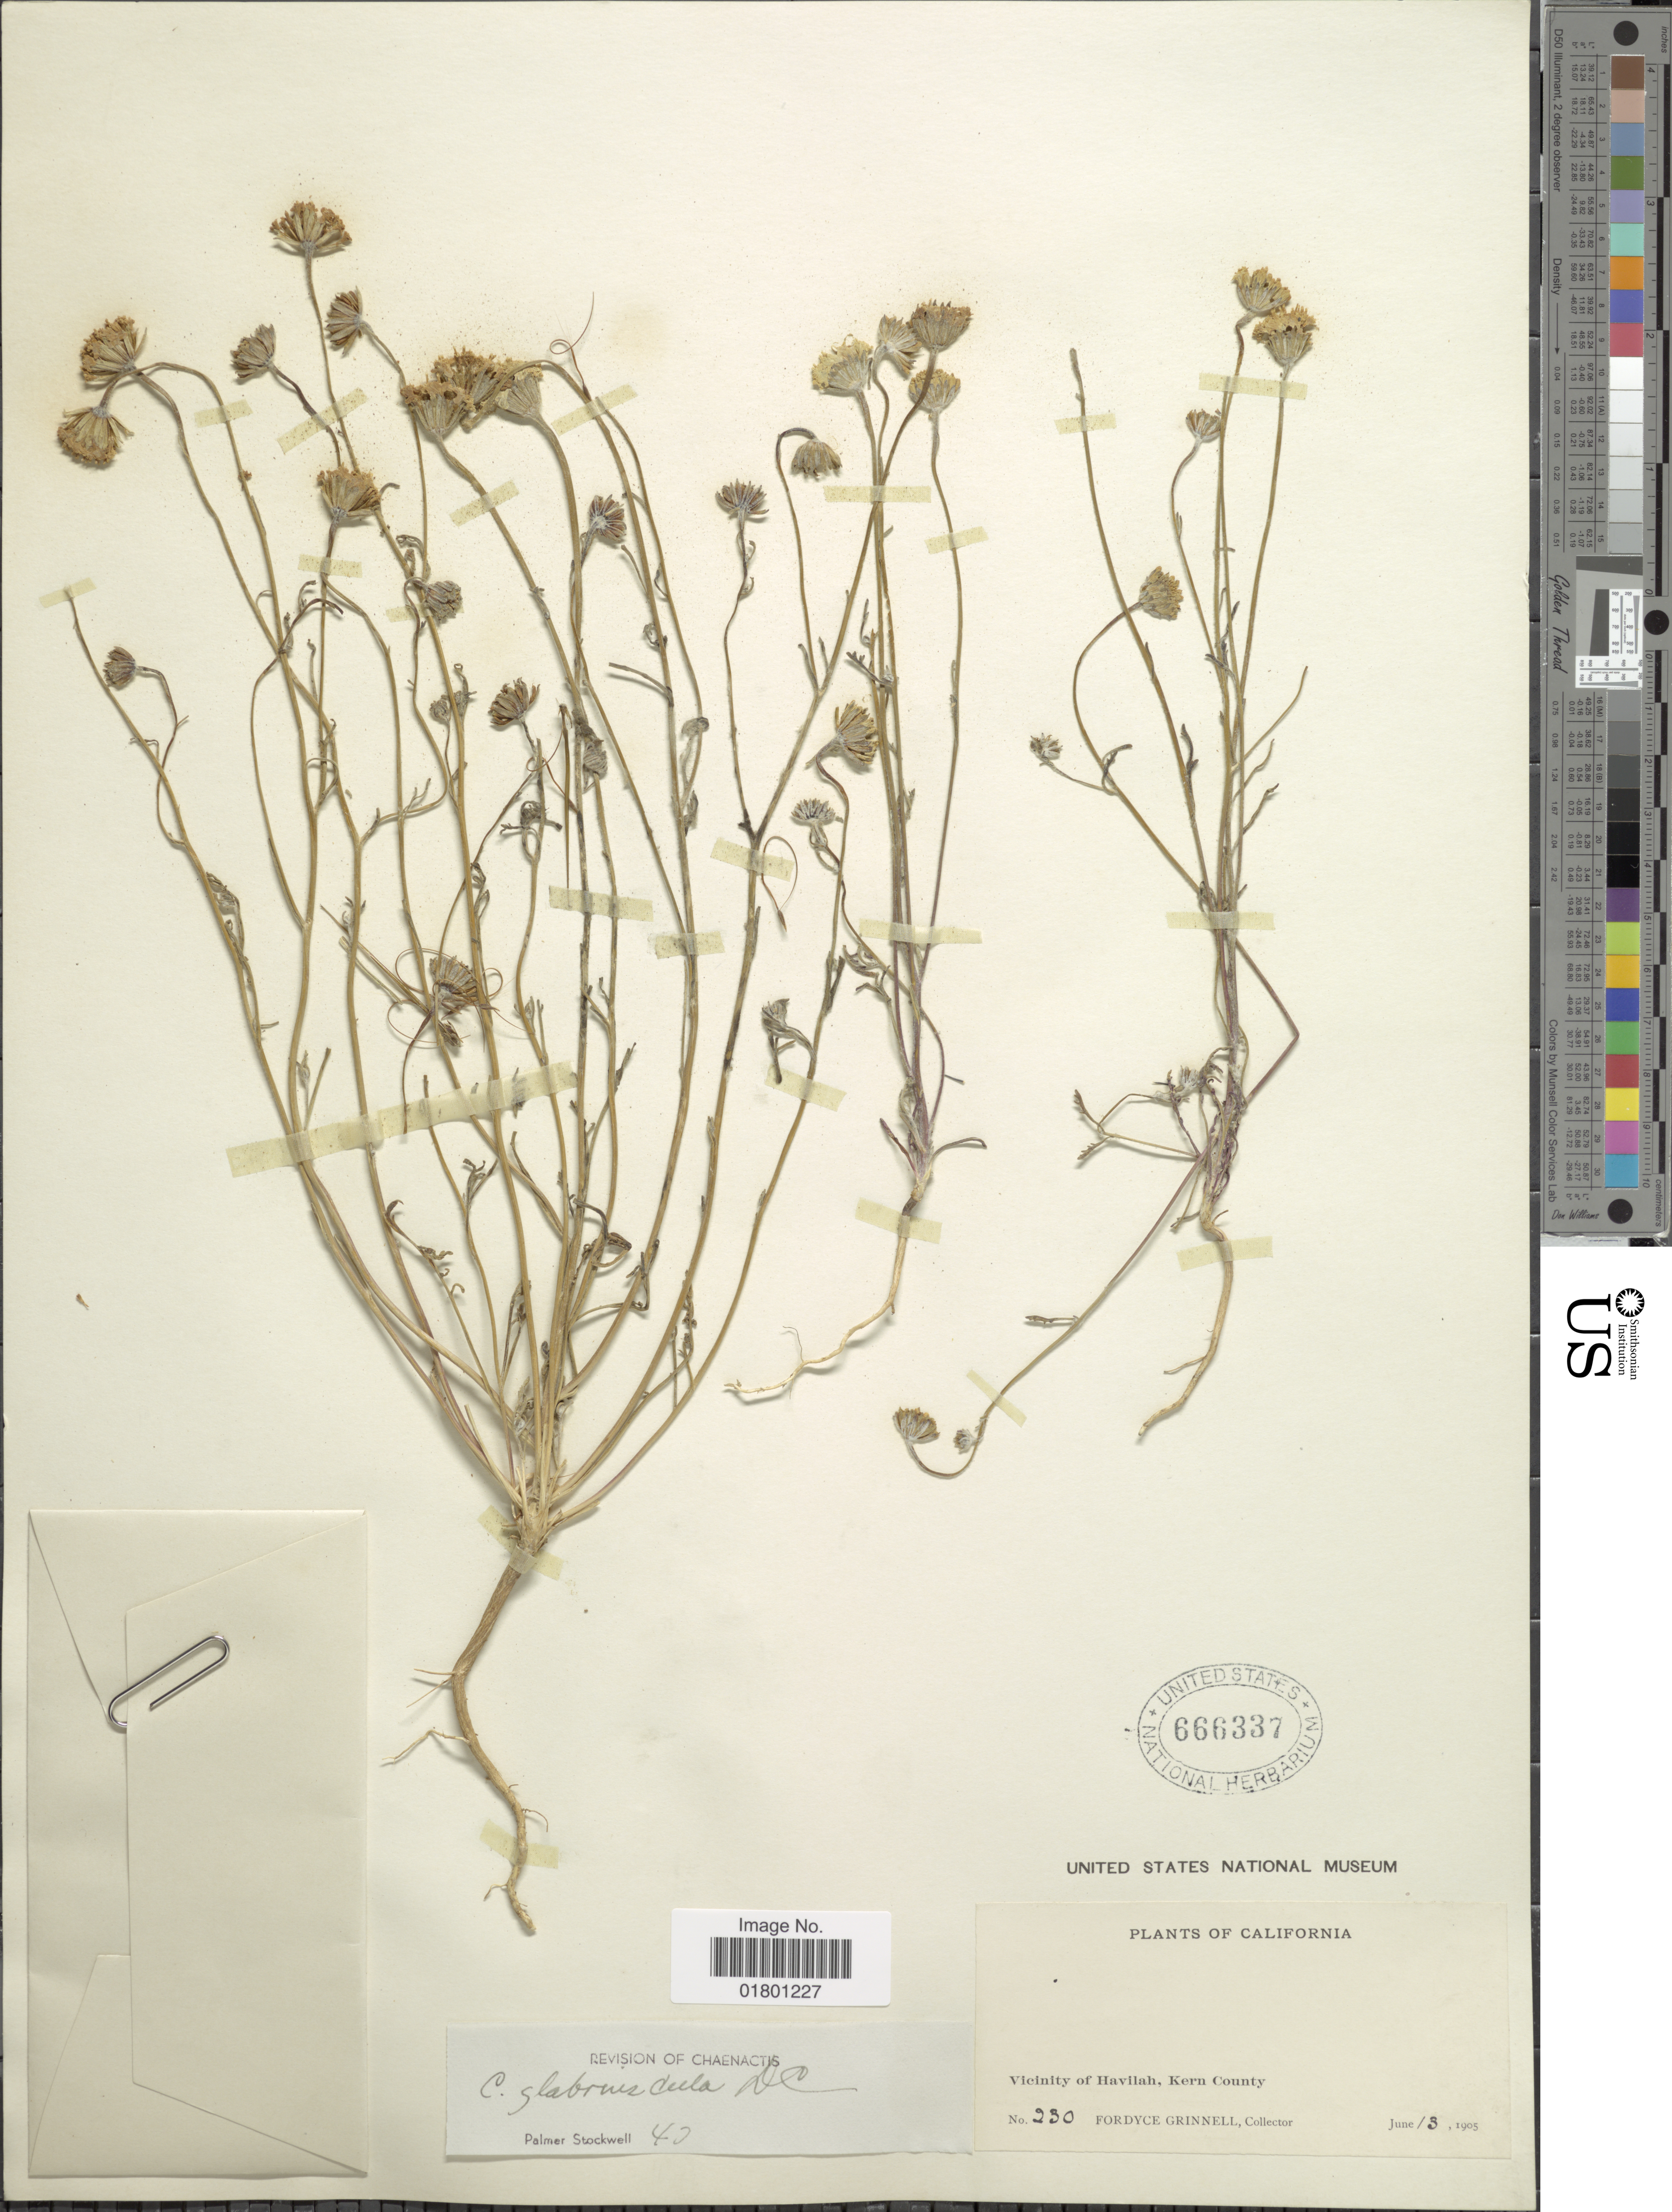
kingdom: Plantae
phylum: Tracheophyta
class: Magnoliopsida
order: Asterales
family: Asteraceae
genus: Chaenactis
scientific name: Chaenactis glabriuscula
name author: DC.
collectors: F. Grinnell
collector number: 230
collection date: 1905-06-13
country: United States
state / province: California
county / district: Kern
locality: Vicinity of Havilah, Kern County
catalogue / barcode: US 666337